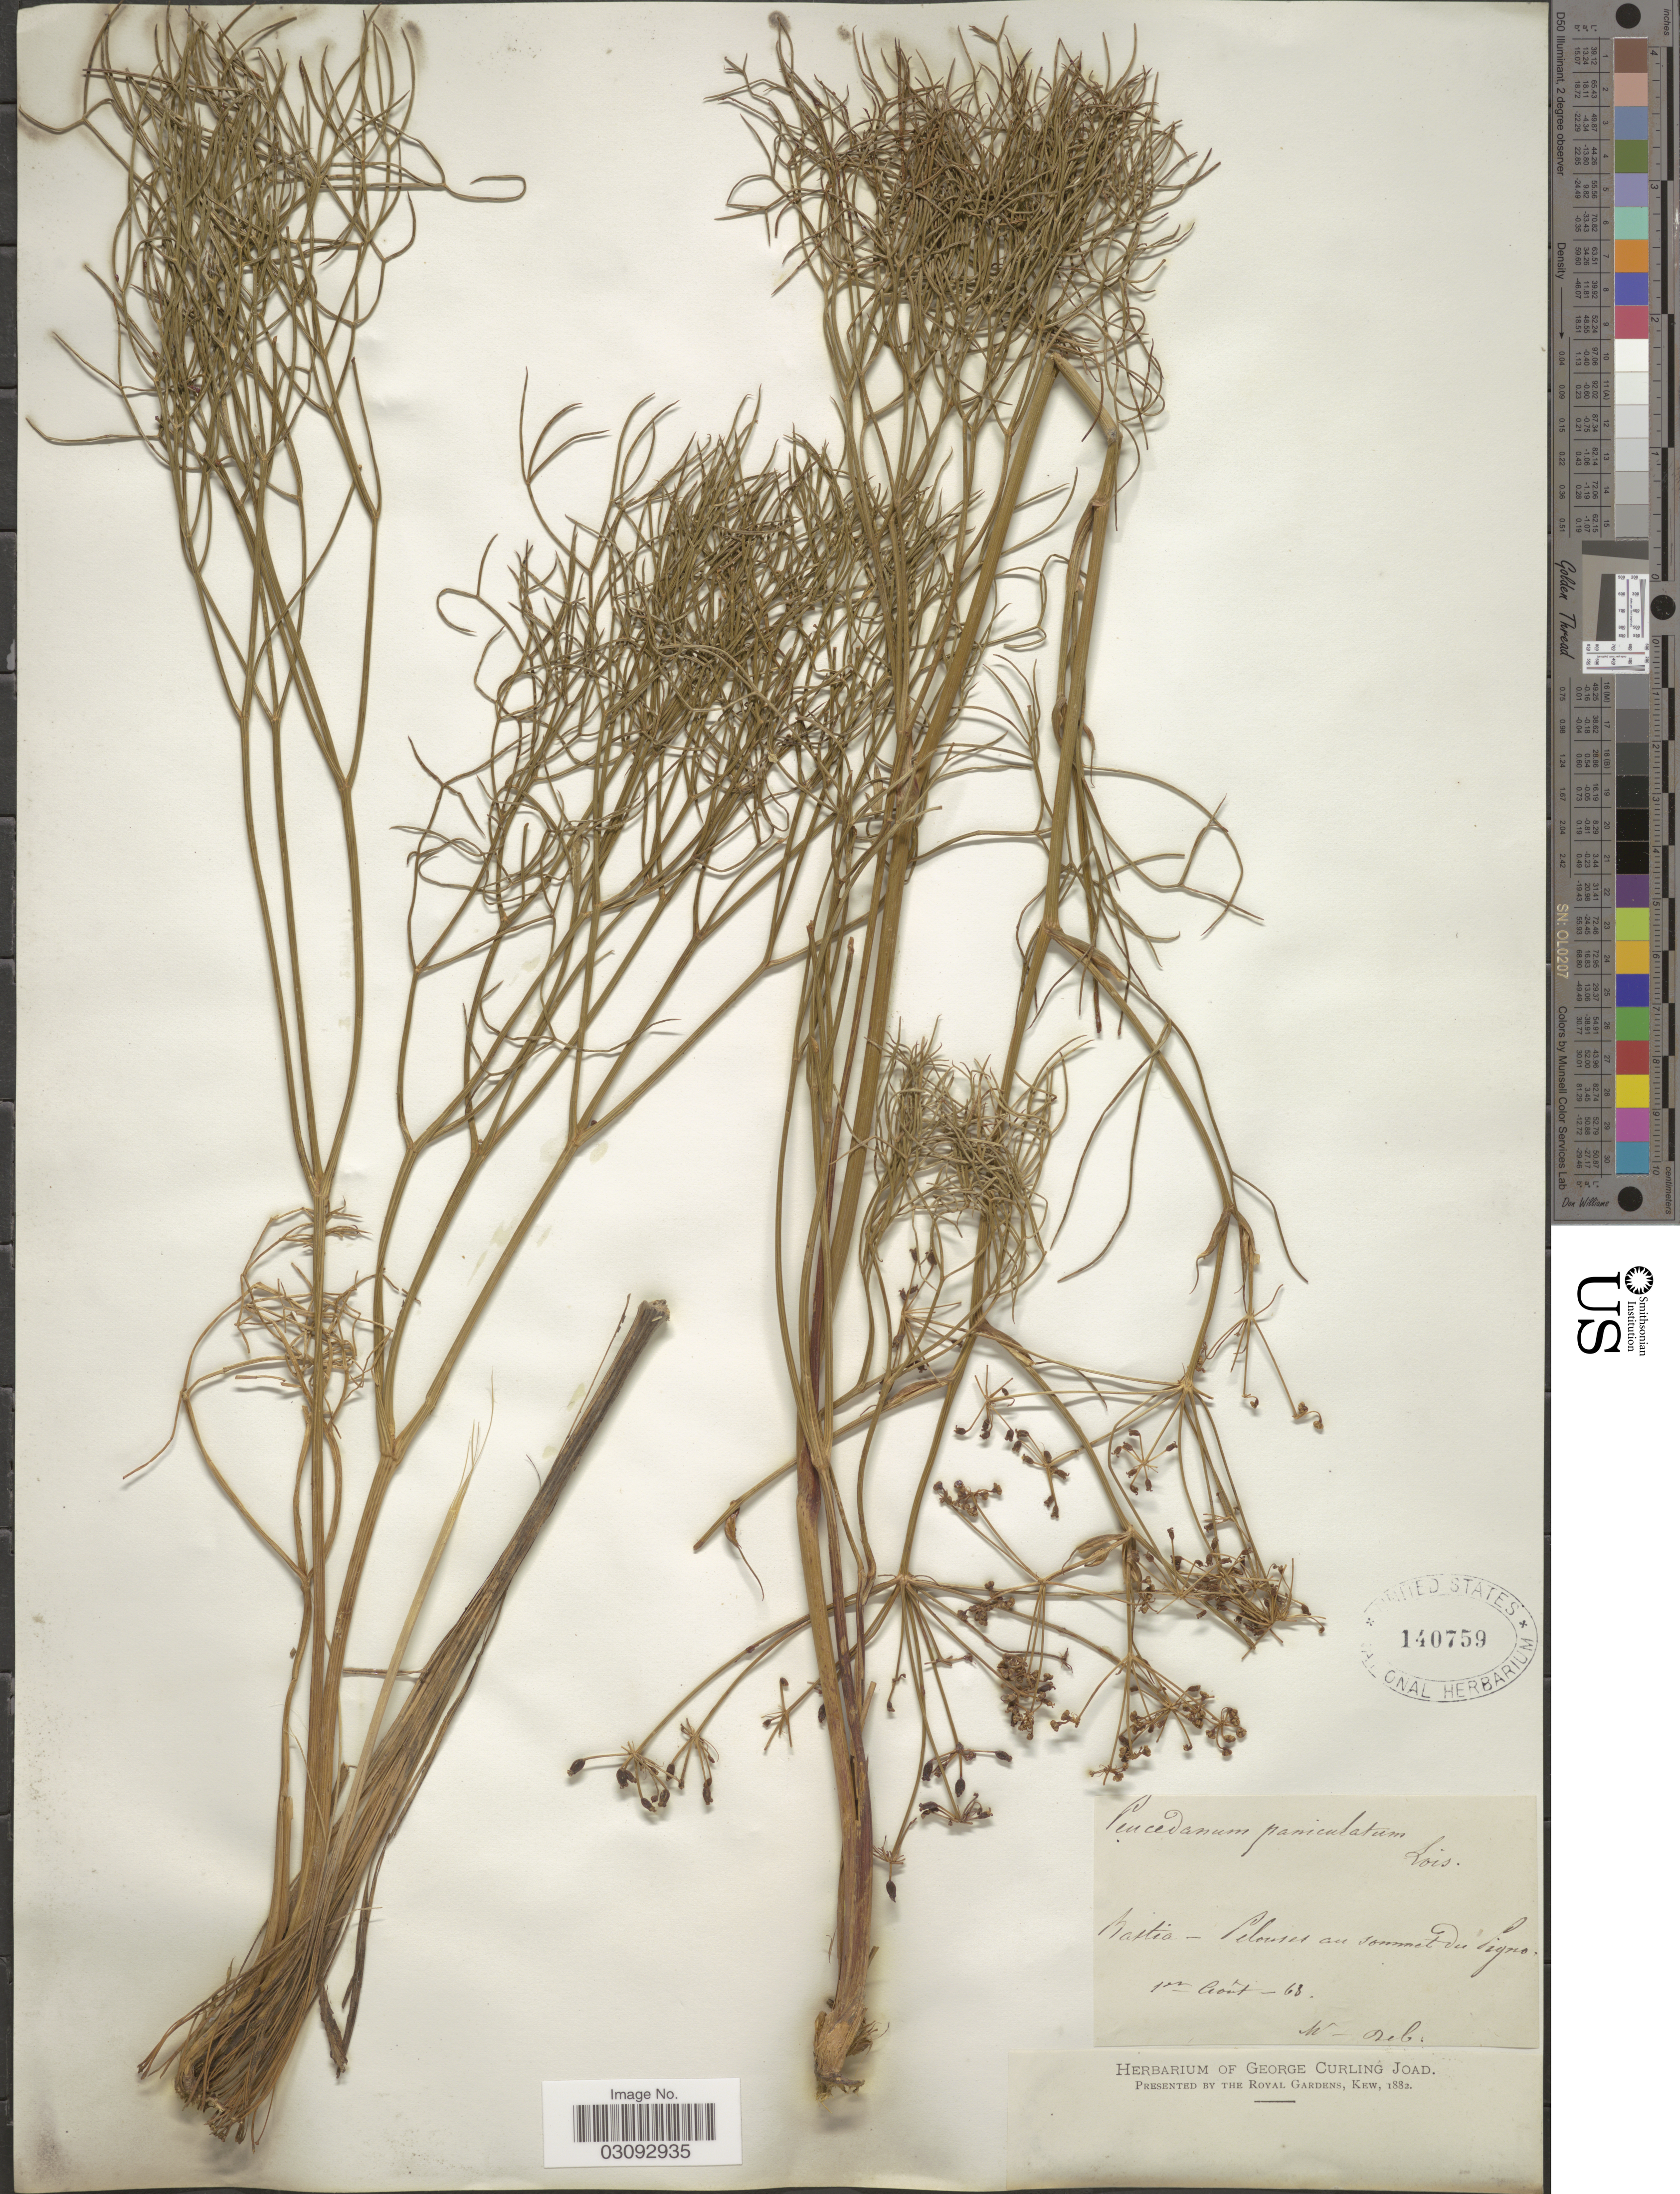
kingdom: Plantae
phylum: Tracheophyta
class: Magnoliopsida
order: Apiales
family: Apiaceae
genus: Peucedanum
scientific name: Peucedanum paniculatum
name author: Loisel.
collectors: ex herb. George Curling Joad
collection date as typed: Transcribed d/m/y: /8/68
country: France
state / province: Corsica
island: Corse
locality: Bastia, Pelouses au sommet du ligno.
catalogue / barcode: US 140759